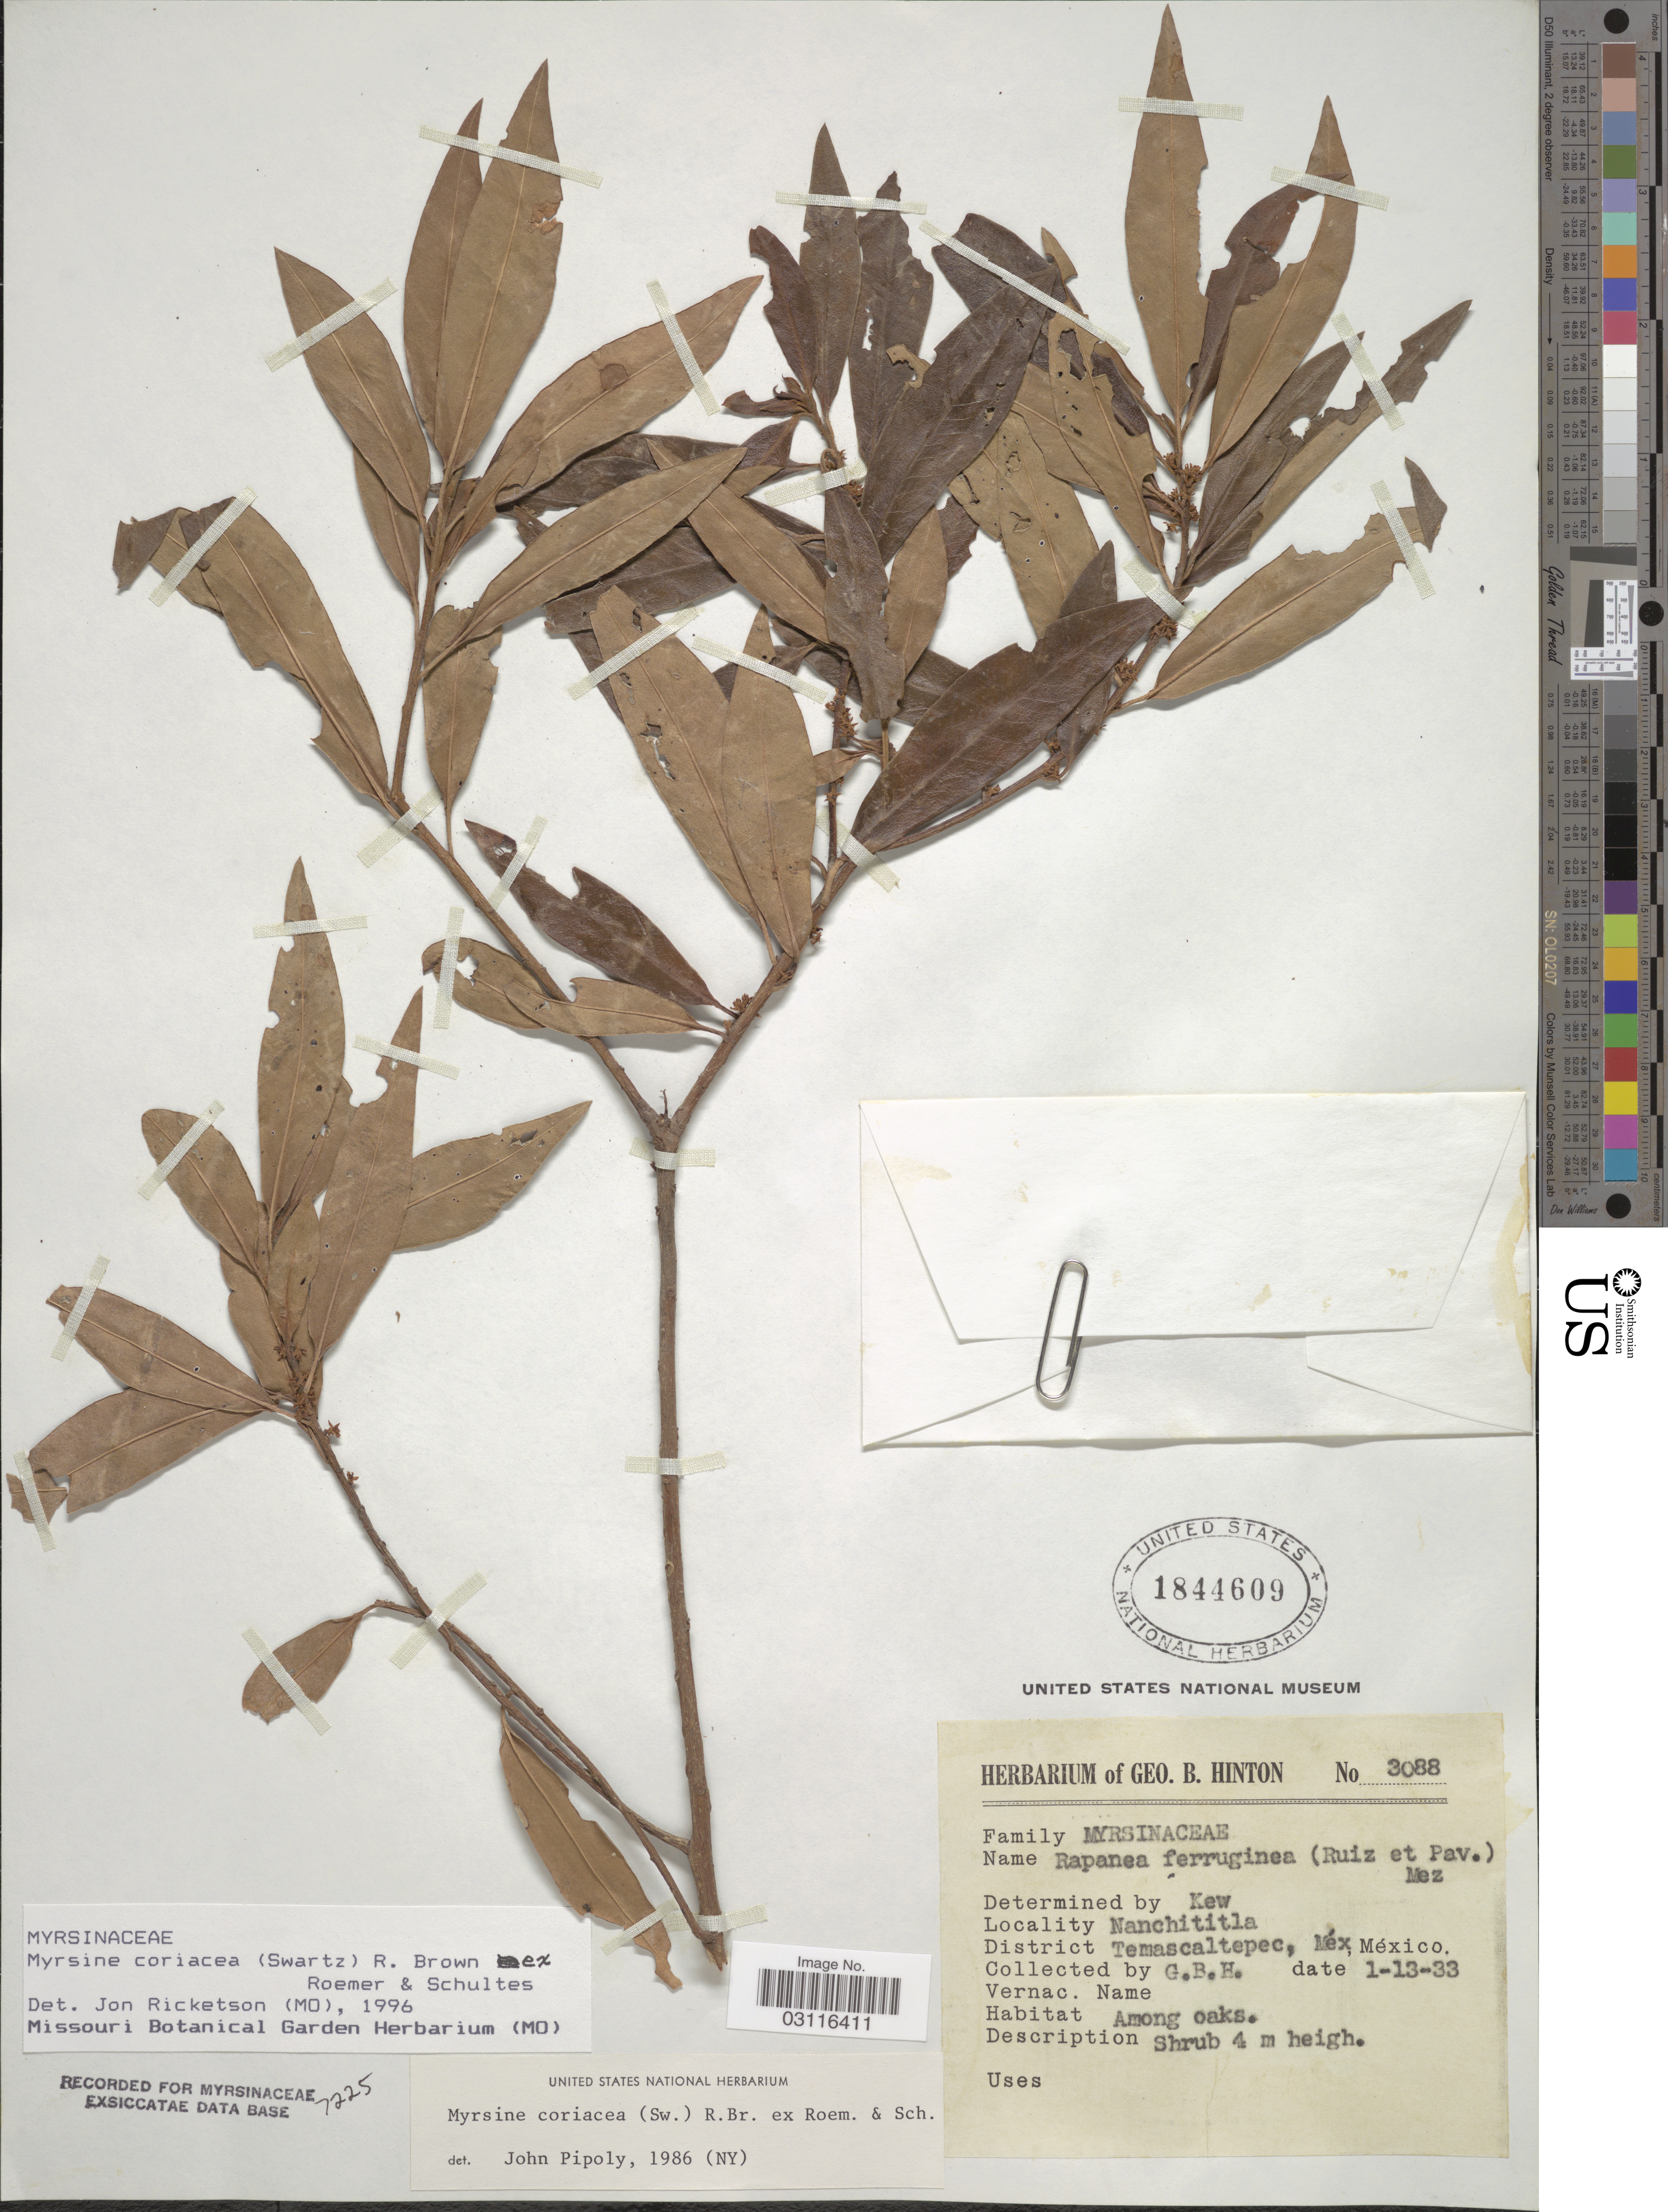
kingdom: Plantae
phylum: Tracheophyta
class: Magnoliopsida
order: Ericales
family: Primulaceae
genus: Myrsine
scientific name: Myrsine coriacea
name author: (Sw.) R. Br. ex Roem. & Schult.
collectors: G. B. Hinton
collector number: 3088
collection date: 1933-01-13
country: Mexico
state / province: México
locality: Nanchititla. District Temascaltepec, Méx.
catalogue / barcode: US 1844609